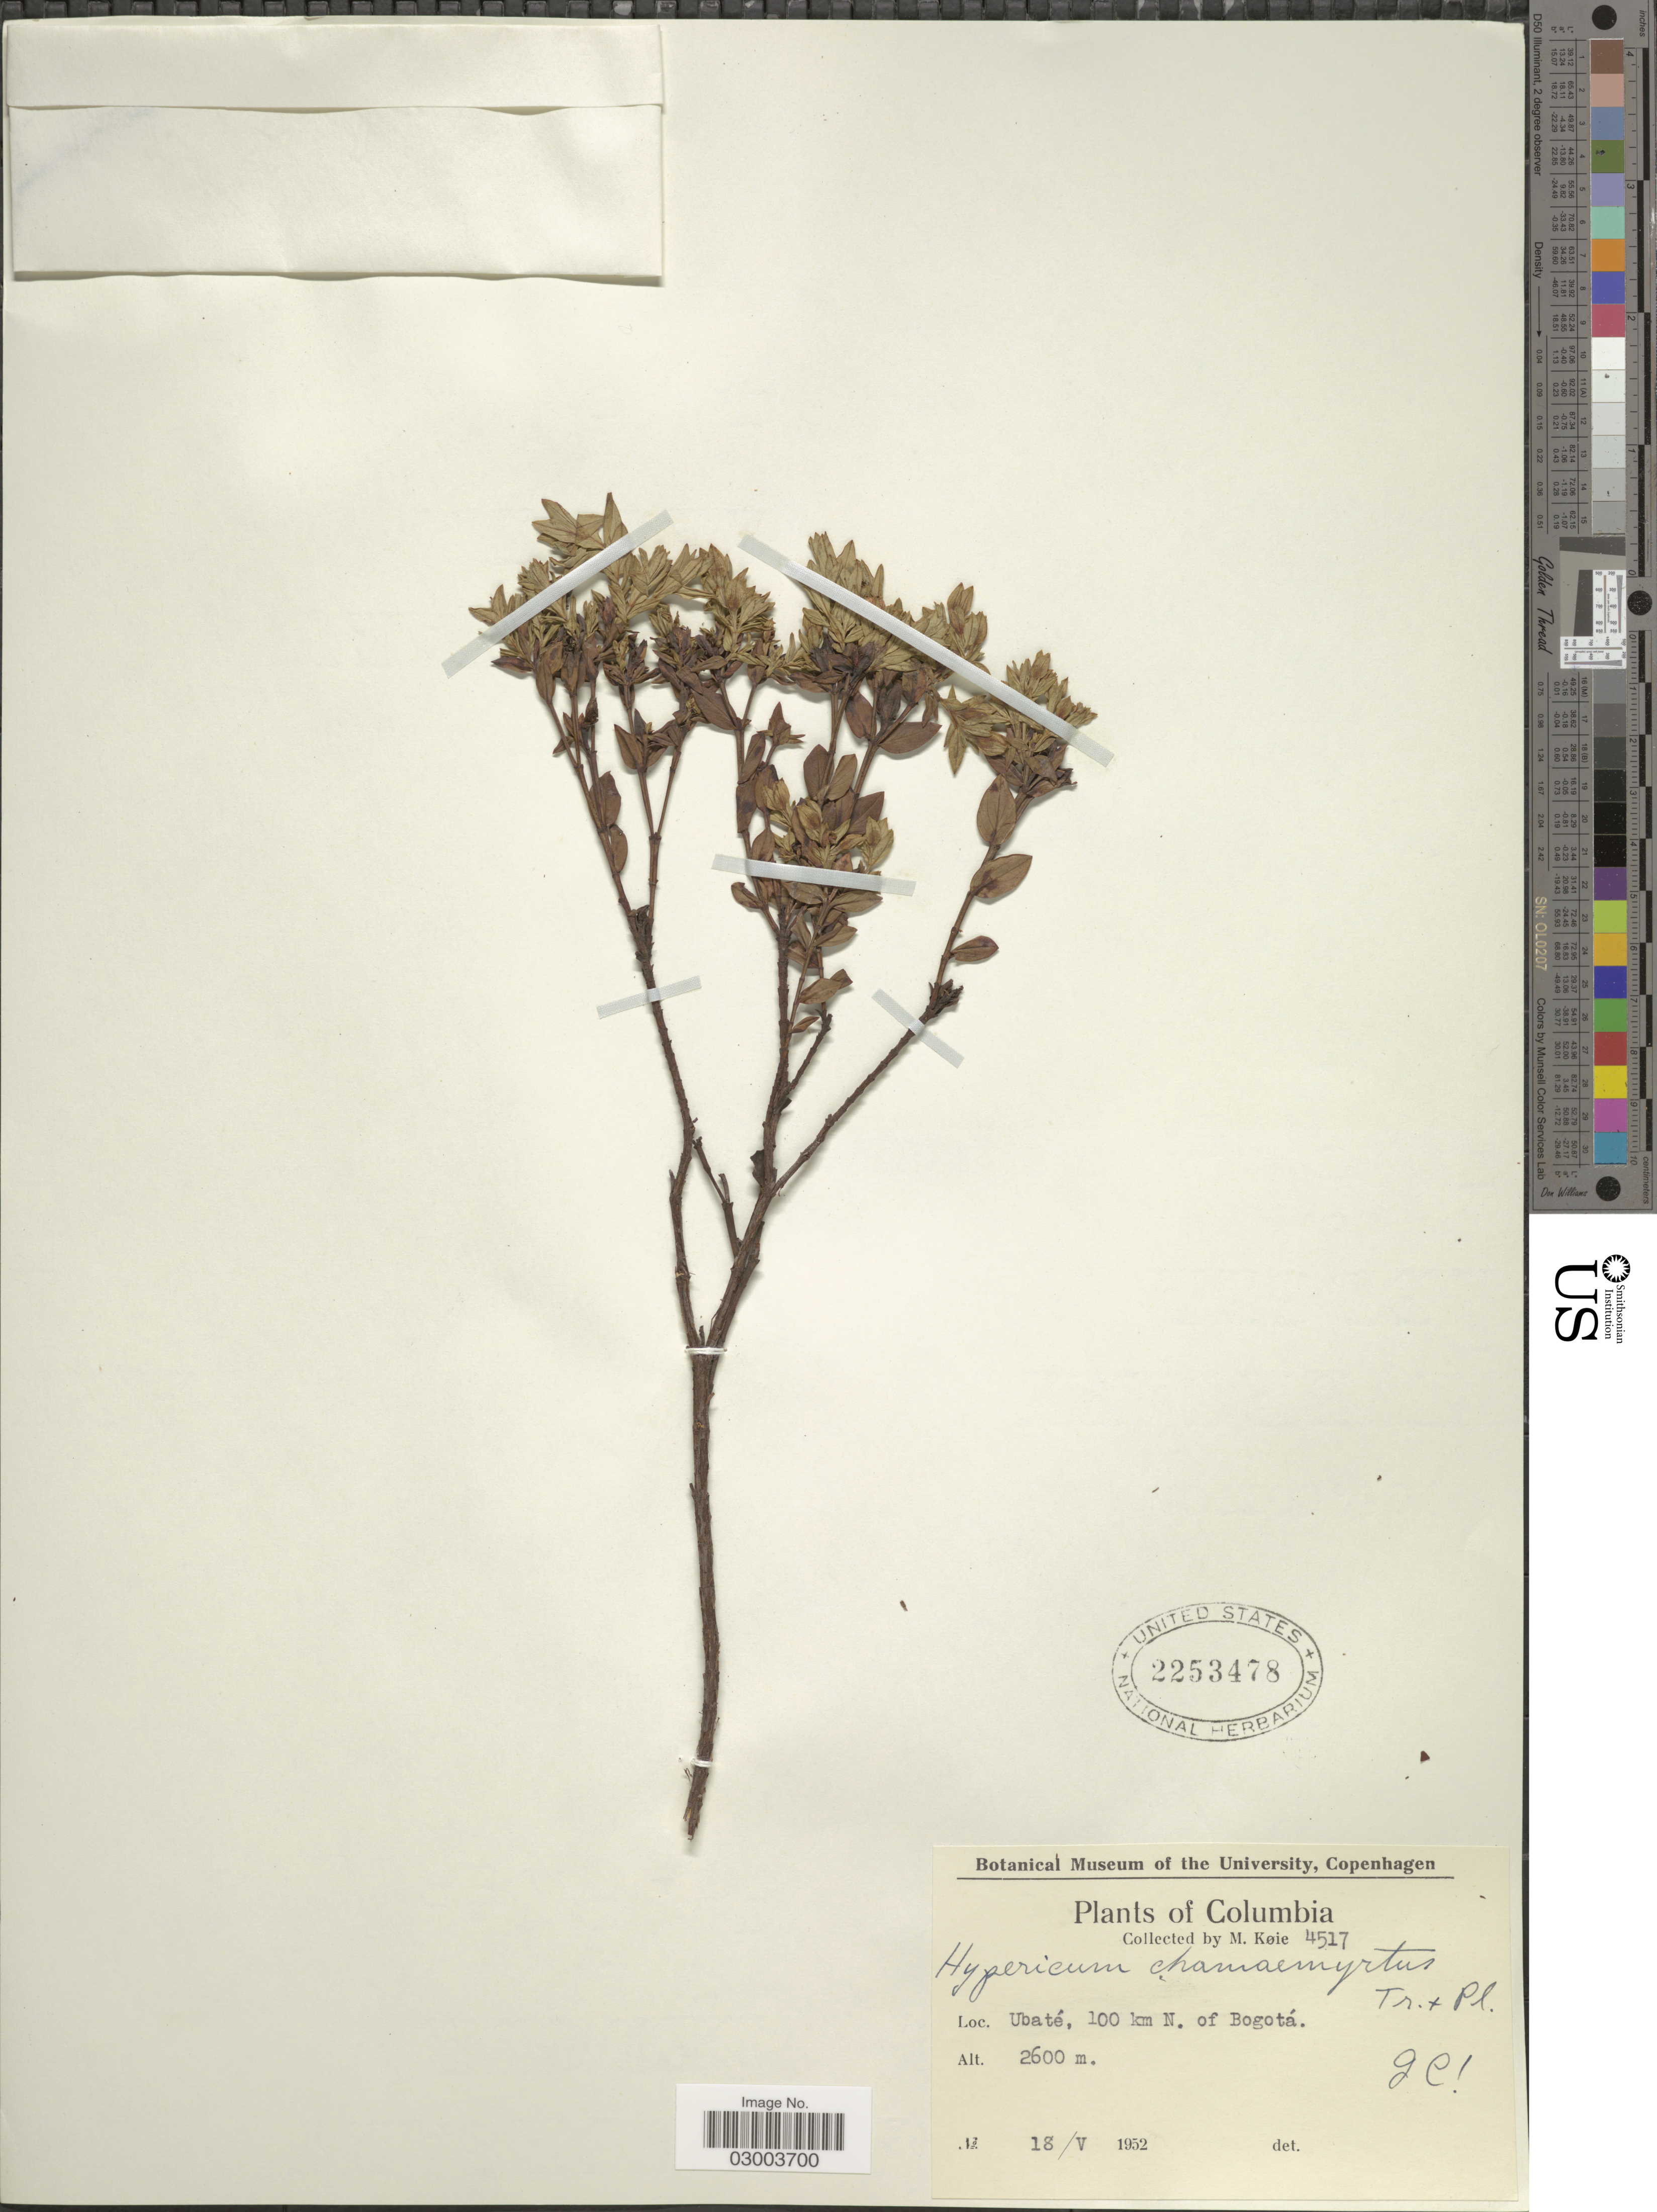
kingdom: Plantae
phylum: Tracheophyta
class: Magnoliopsida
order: Malpighiales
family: Hypericaceae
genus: Hypericum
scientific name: Hypericum caracasanum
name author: Willd.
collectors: M. Köie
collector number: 4517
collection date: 1952-05-18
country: Colombia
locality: Ubaté, 100 km N. of Bogotá.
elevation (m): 2600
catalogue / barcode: US 2253478